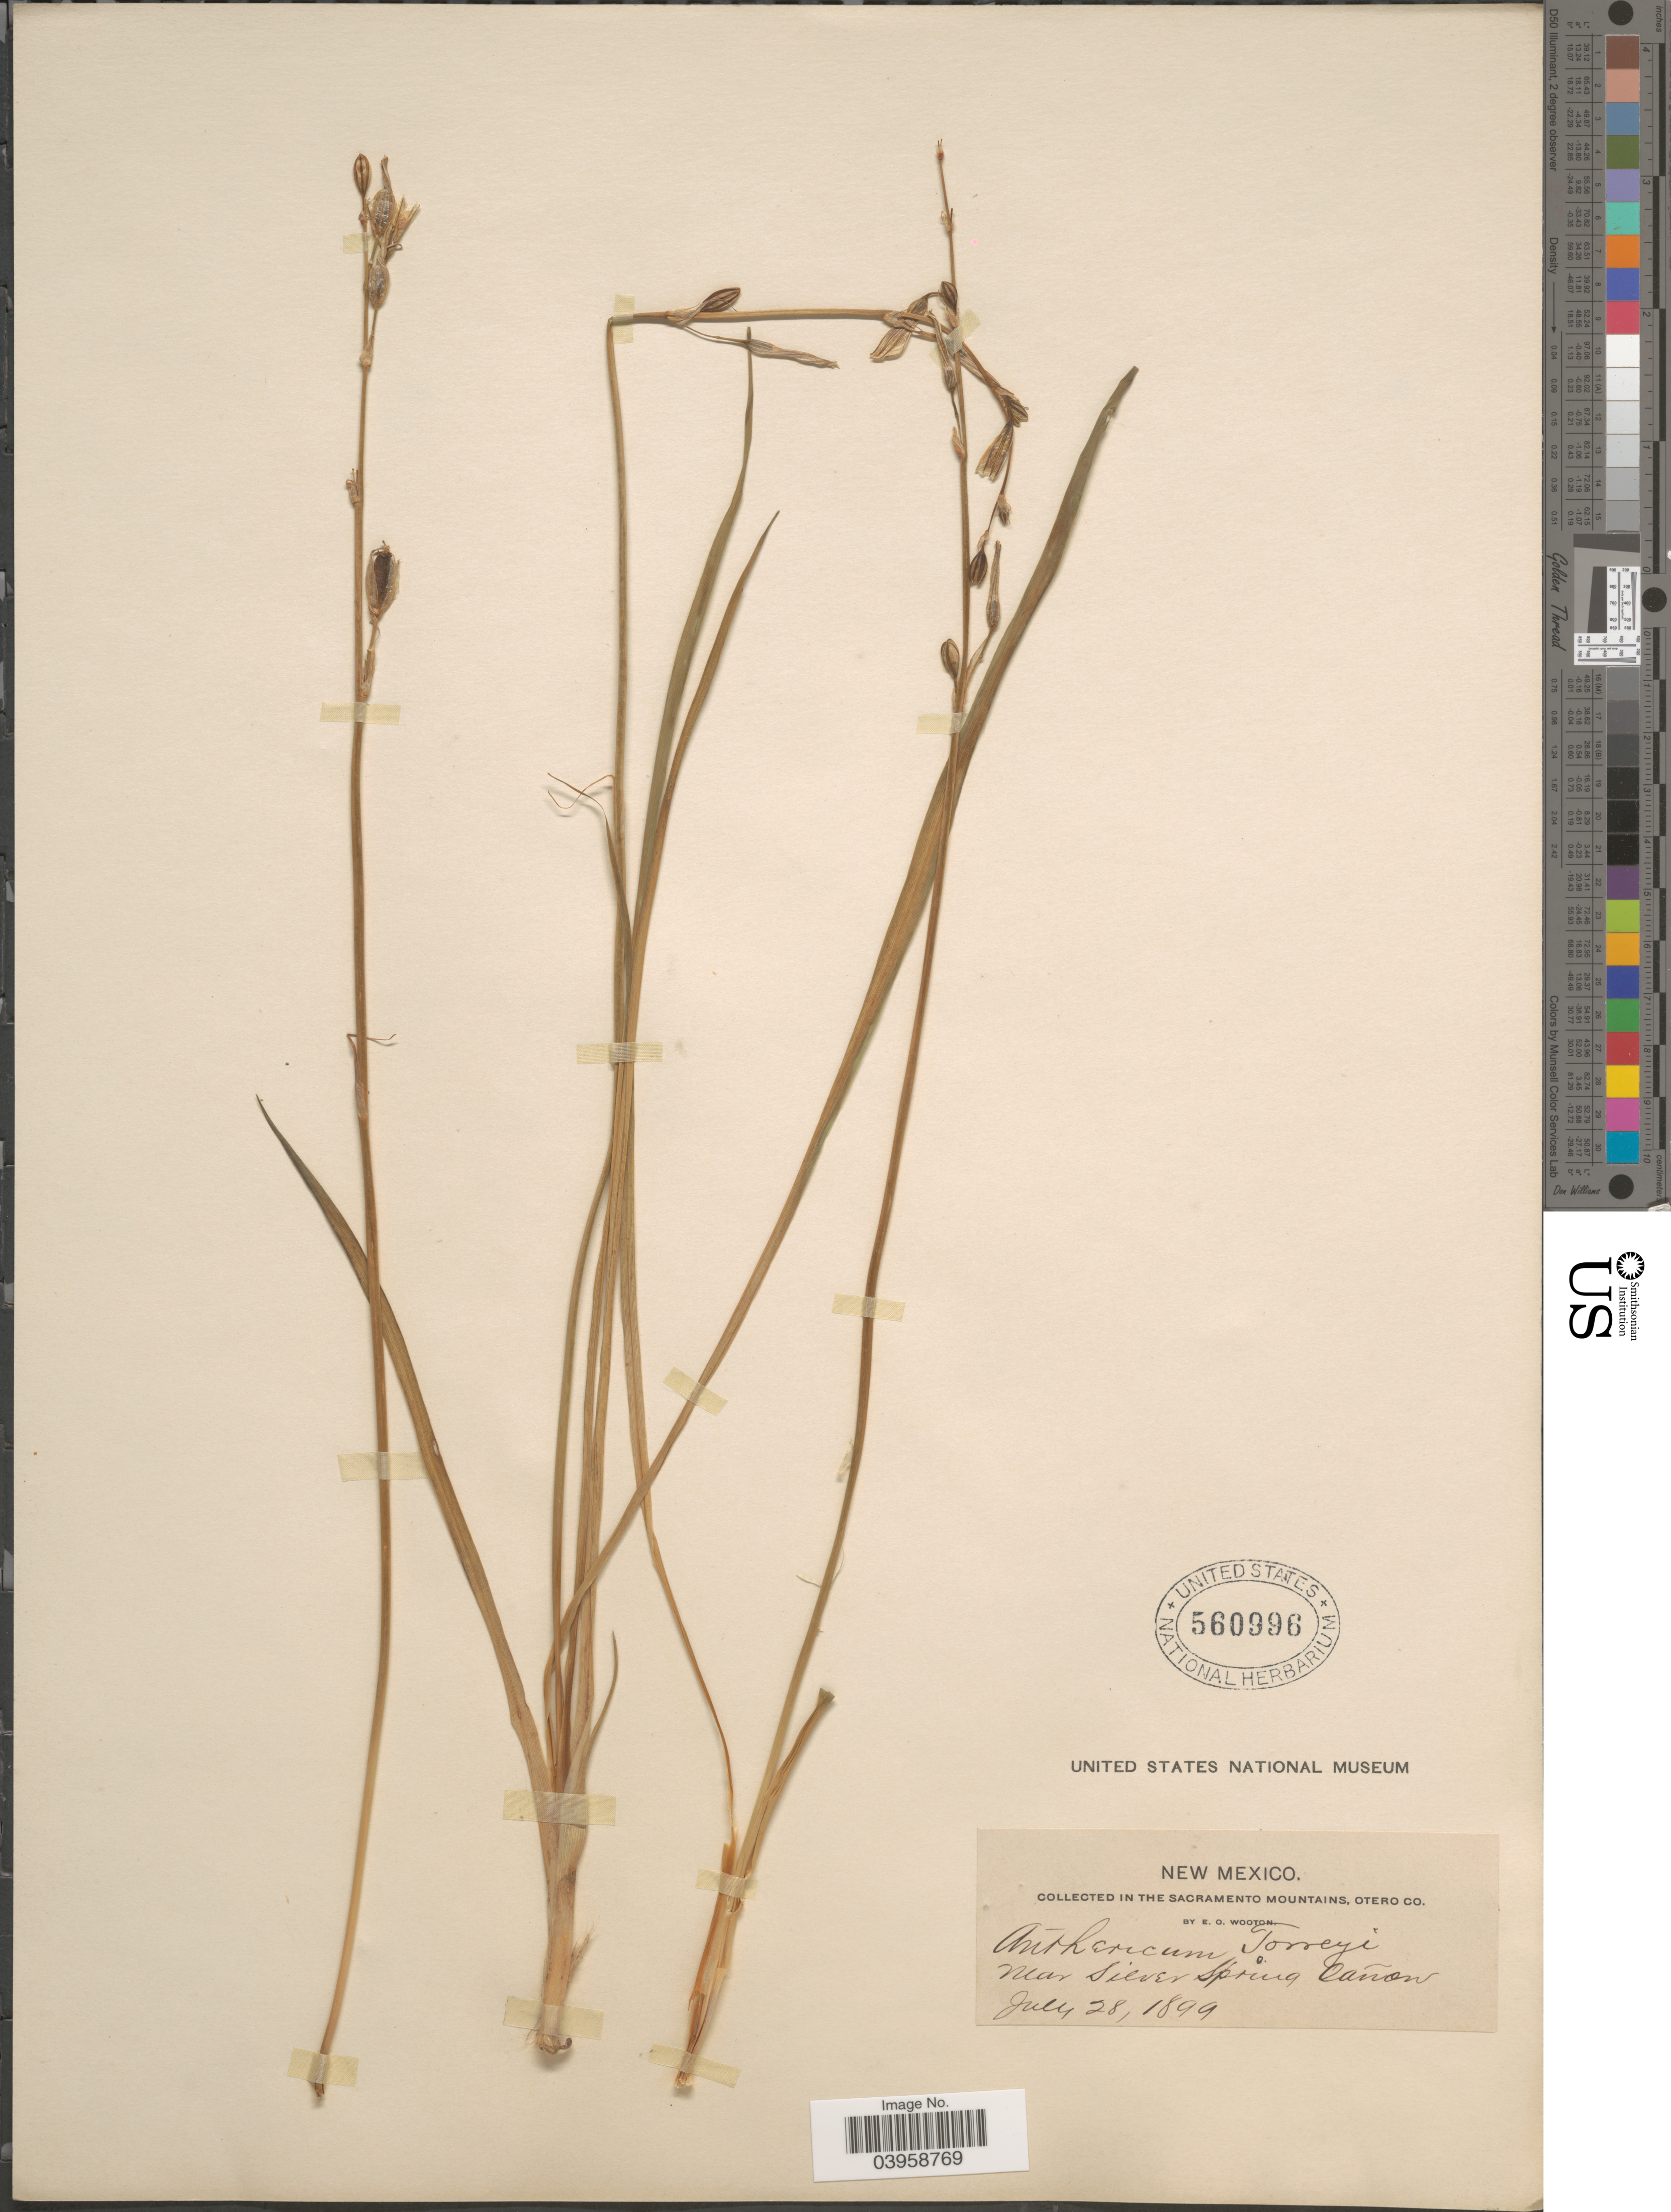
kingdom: Plantae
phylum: Tracheophyta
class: Liliopsida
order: Asparagales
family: Asparagaceae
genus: Anthericum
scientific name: Anthericum torreyi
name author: Baker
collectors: E. O. Wooton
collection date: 1899-07-28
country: United States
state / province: New Mexico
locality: In the Sacramento Mountains, Otero Co. Near Silver Spring Cañon.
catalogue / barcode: US 560996